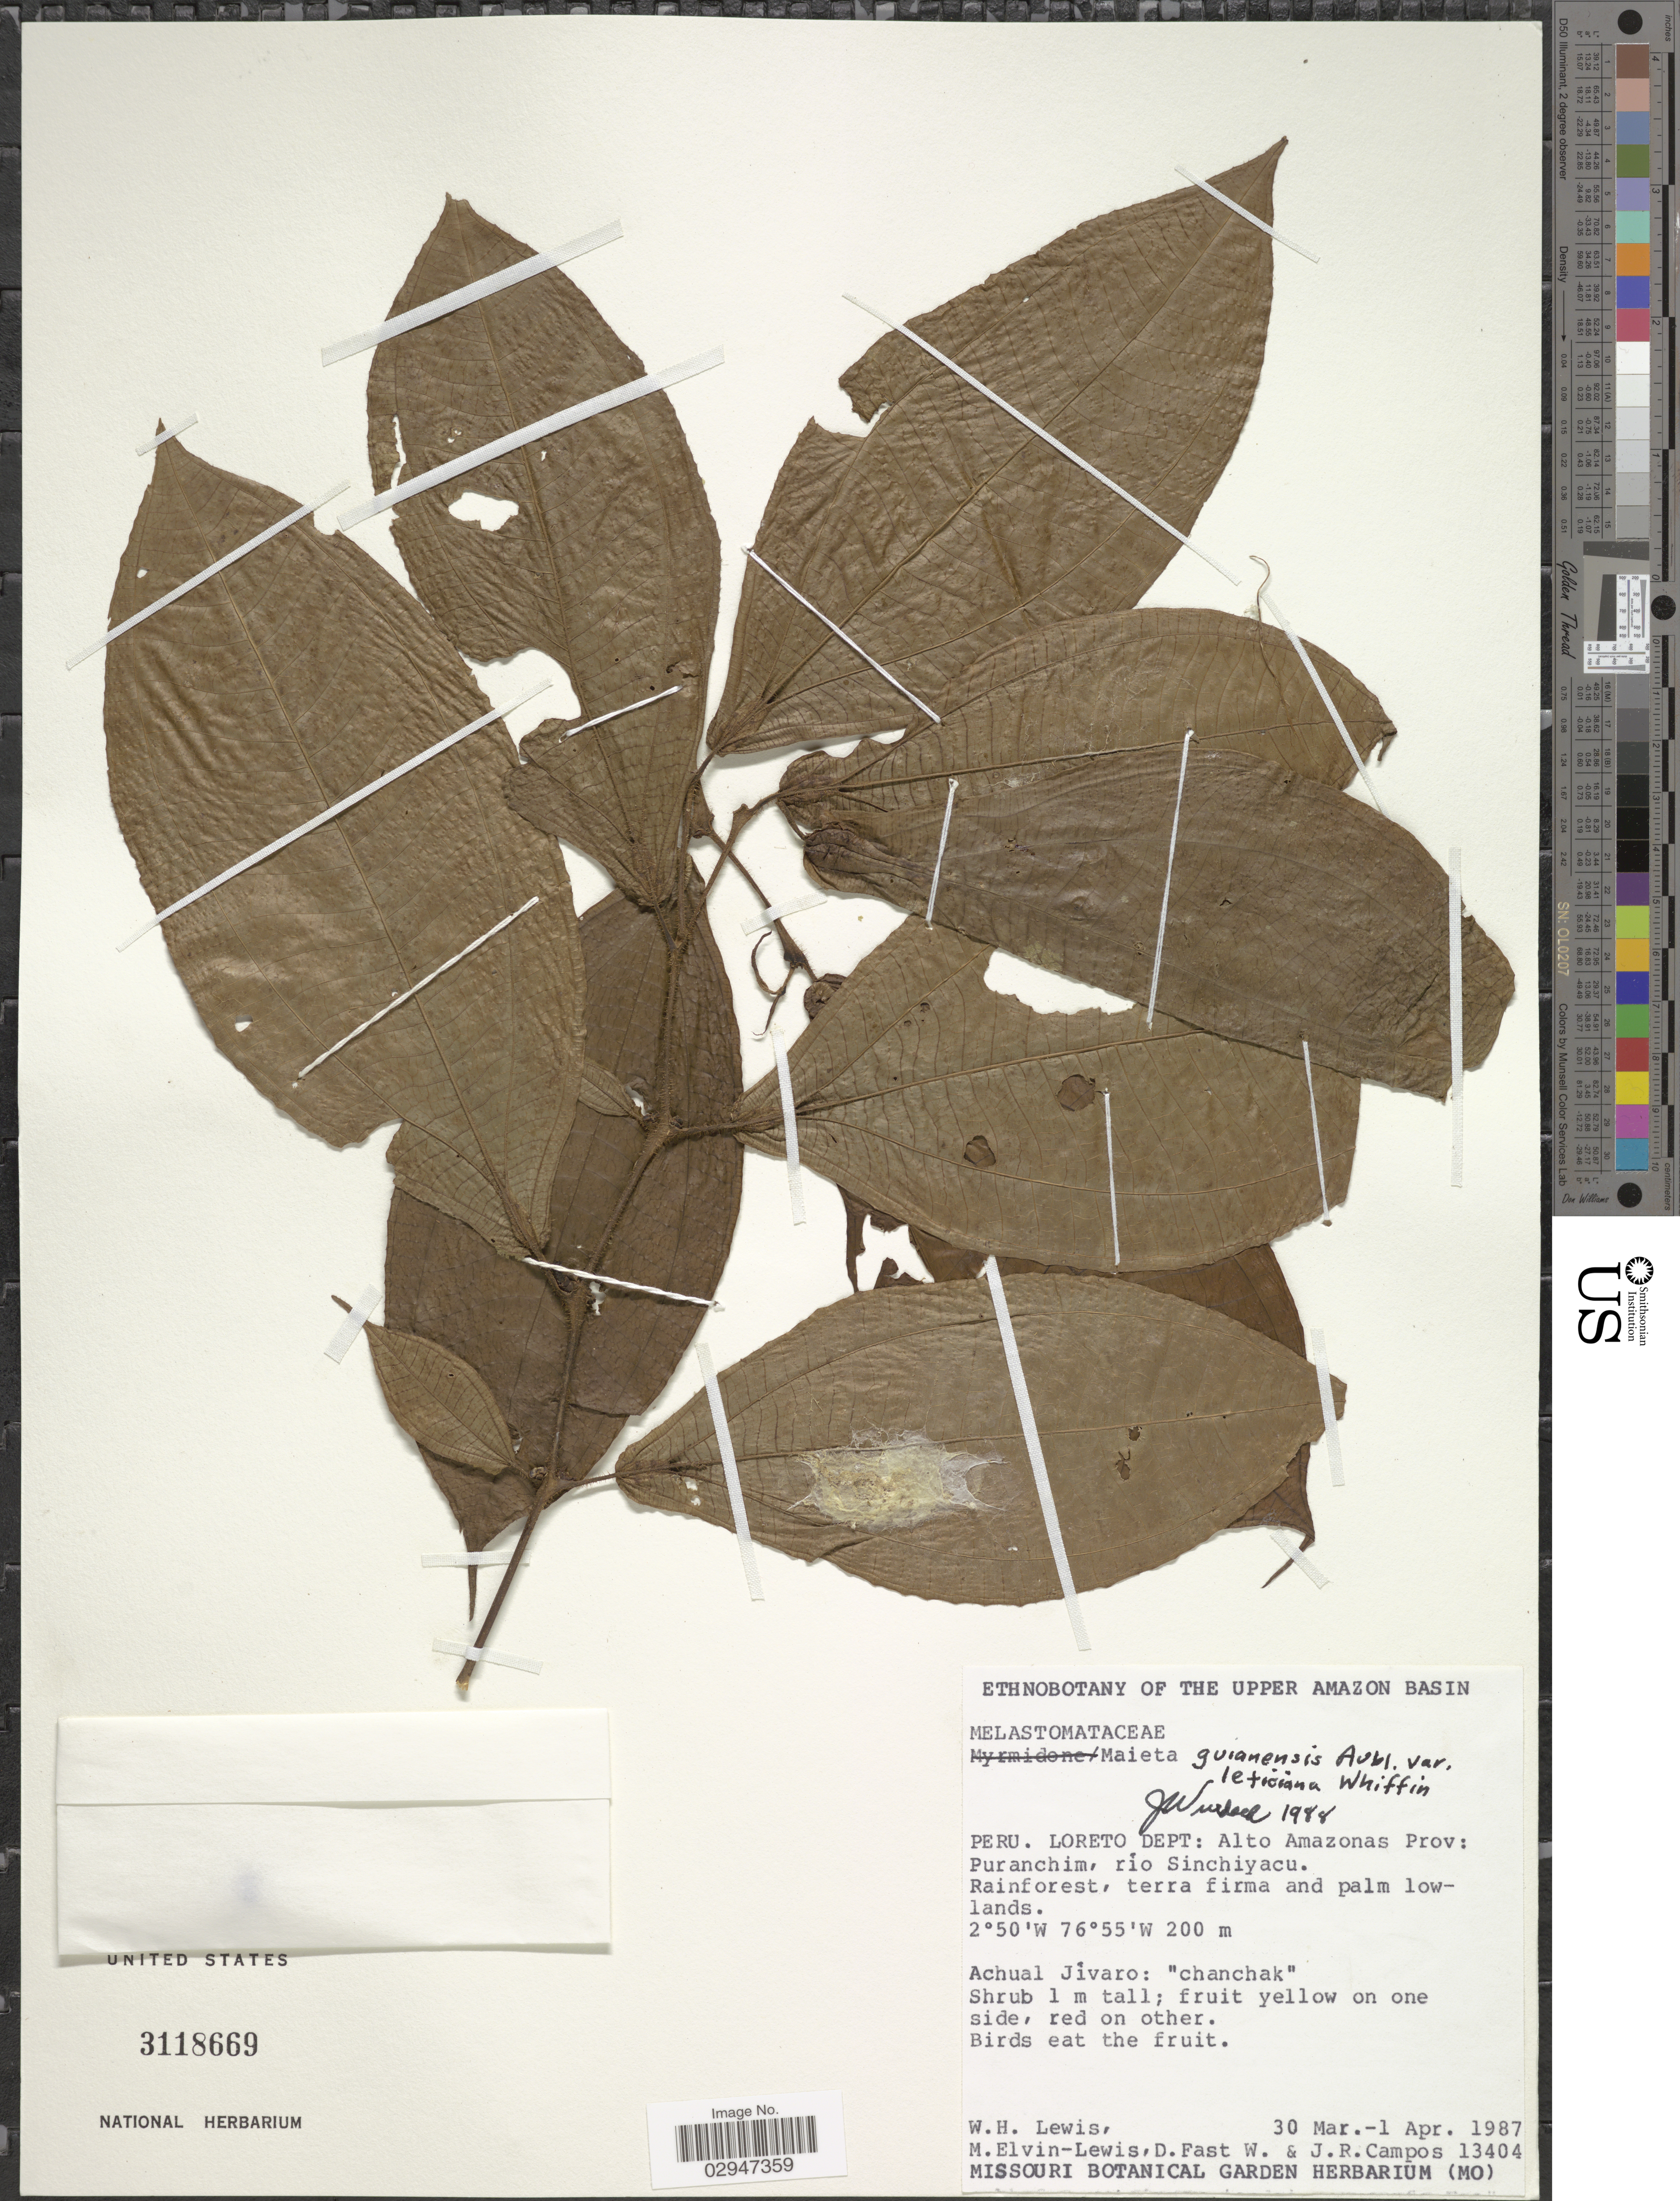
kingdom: Plantae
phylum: Tracheophyta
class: Magnoliopsida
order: Myrtales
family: Melastomataceae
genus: Maieta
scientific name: Maieta guianensis var. leticiana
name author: Whiffin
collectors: W. H. Lewis, M. Elvin-Lewis, D. Fast & J. Campos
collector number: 13404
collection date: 1987-01-30/1987-04-01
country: Peru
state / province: Loreto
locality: Loreto Dept: Alto Amazonas Prov: Puranchim, río Sinchiyacu.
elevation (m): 200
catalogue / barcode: US 3118669